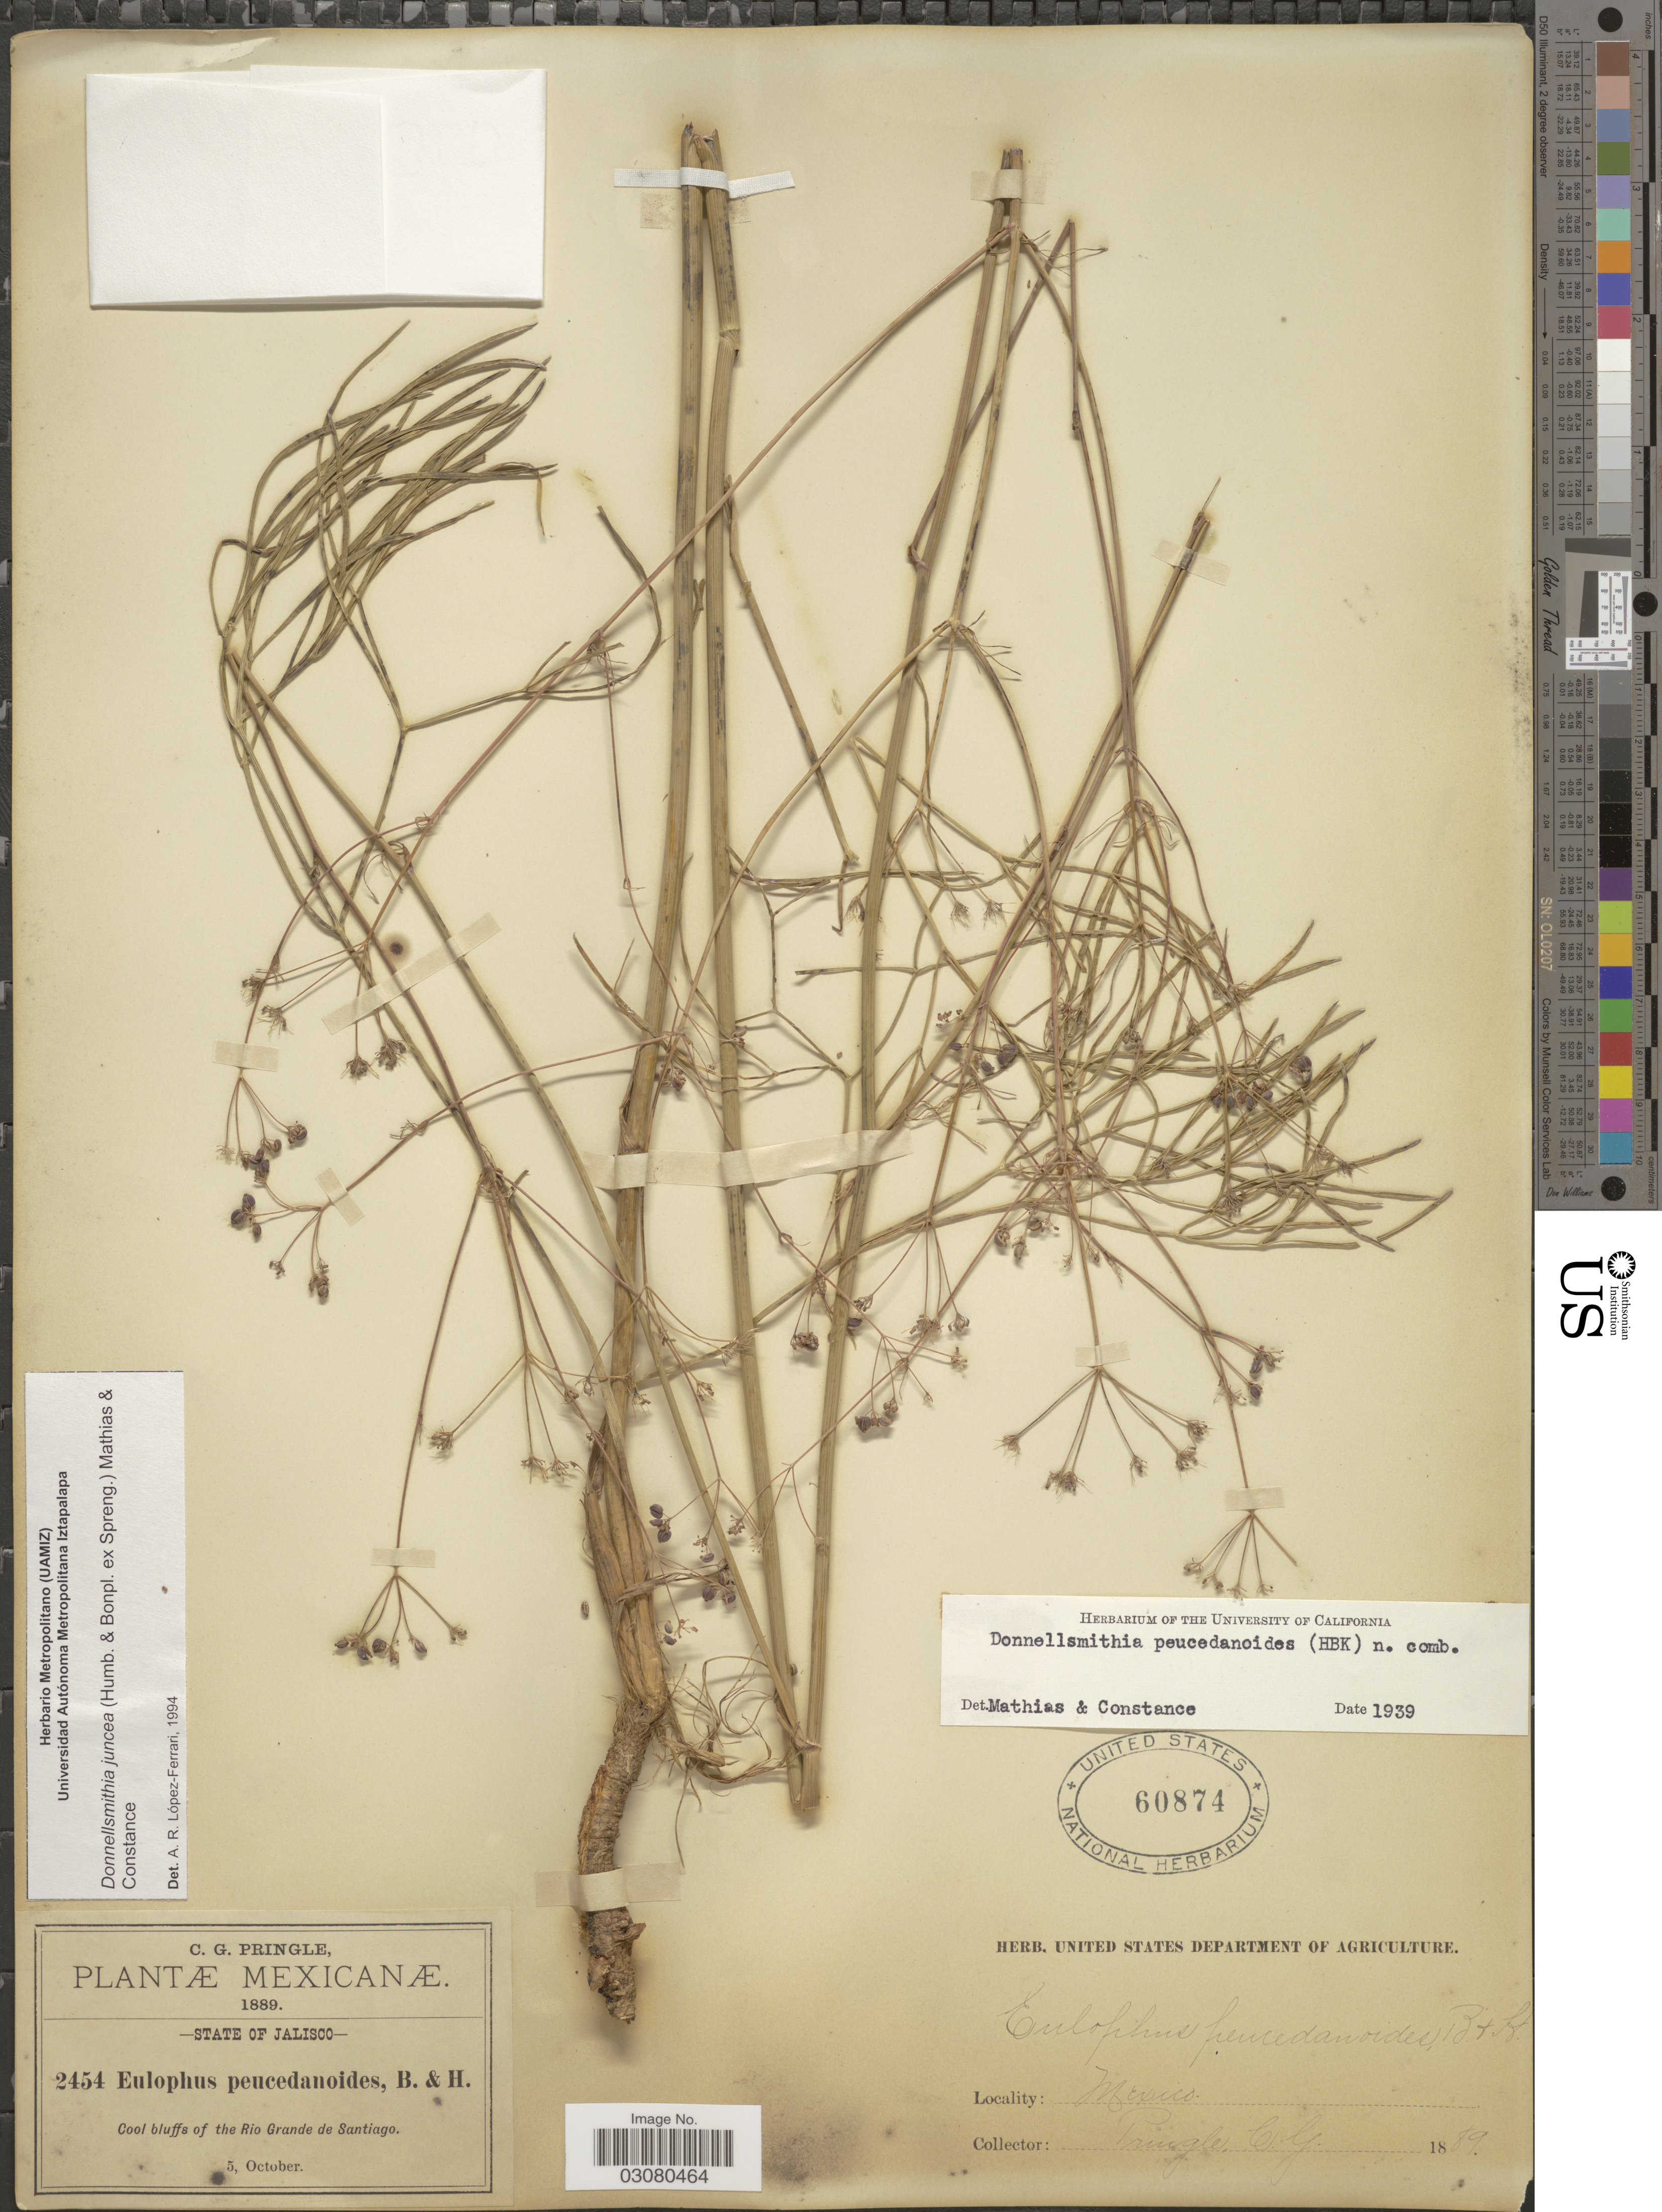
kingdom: Plantae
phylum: Tracheophyta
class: Magnoliopsida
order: Apiales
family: Apiaceae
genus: Donnellsmithia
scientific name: Donnellsmithia juncea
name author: (Humb. & Bonpl. ex Spreng.) Mathias & Constance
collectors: C. G. Pringle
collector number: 2454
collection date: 1889-10-05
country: Mexico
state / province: Jalisco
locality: Cool bluffs of the Rio Grande de Santiago.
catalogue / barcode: US 60874